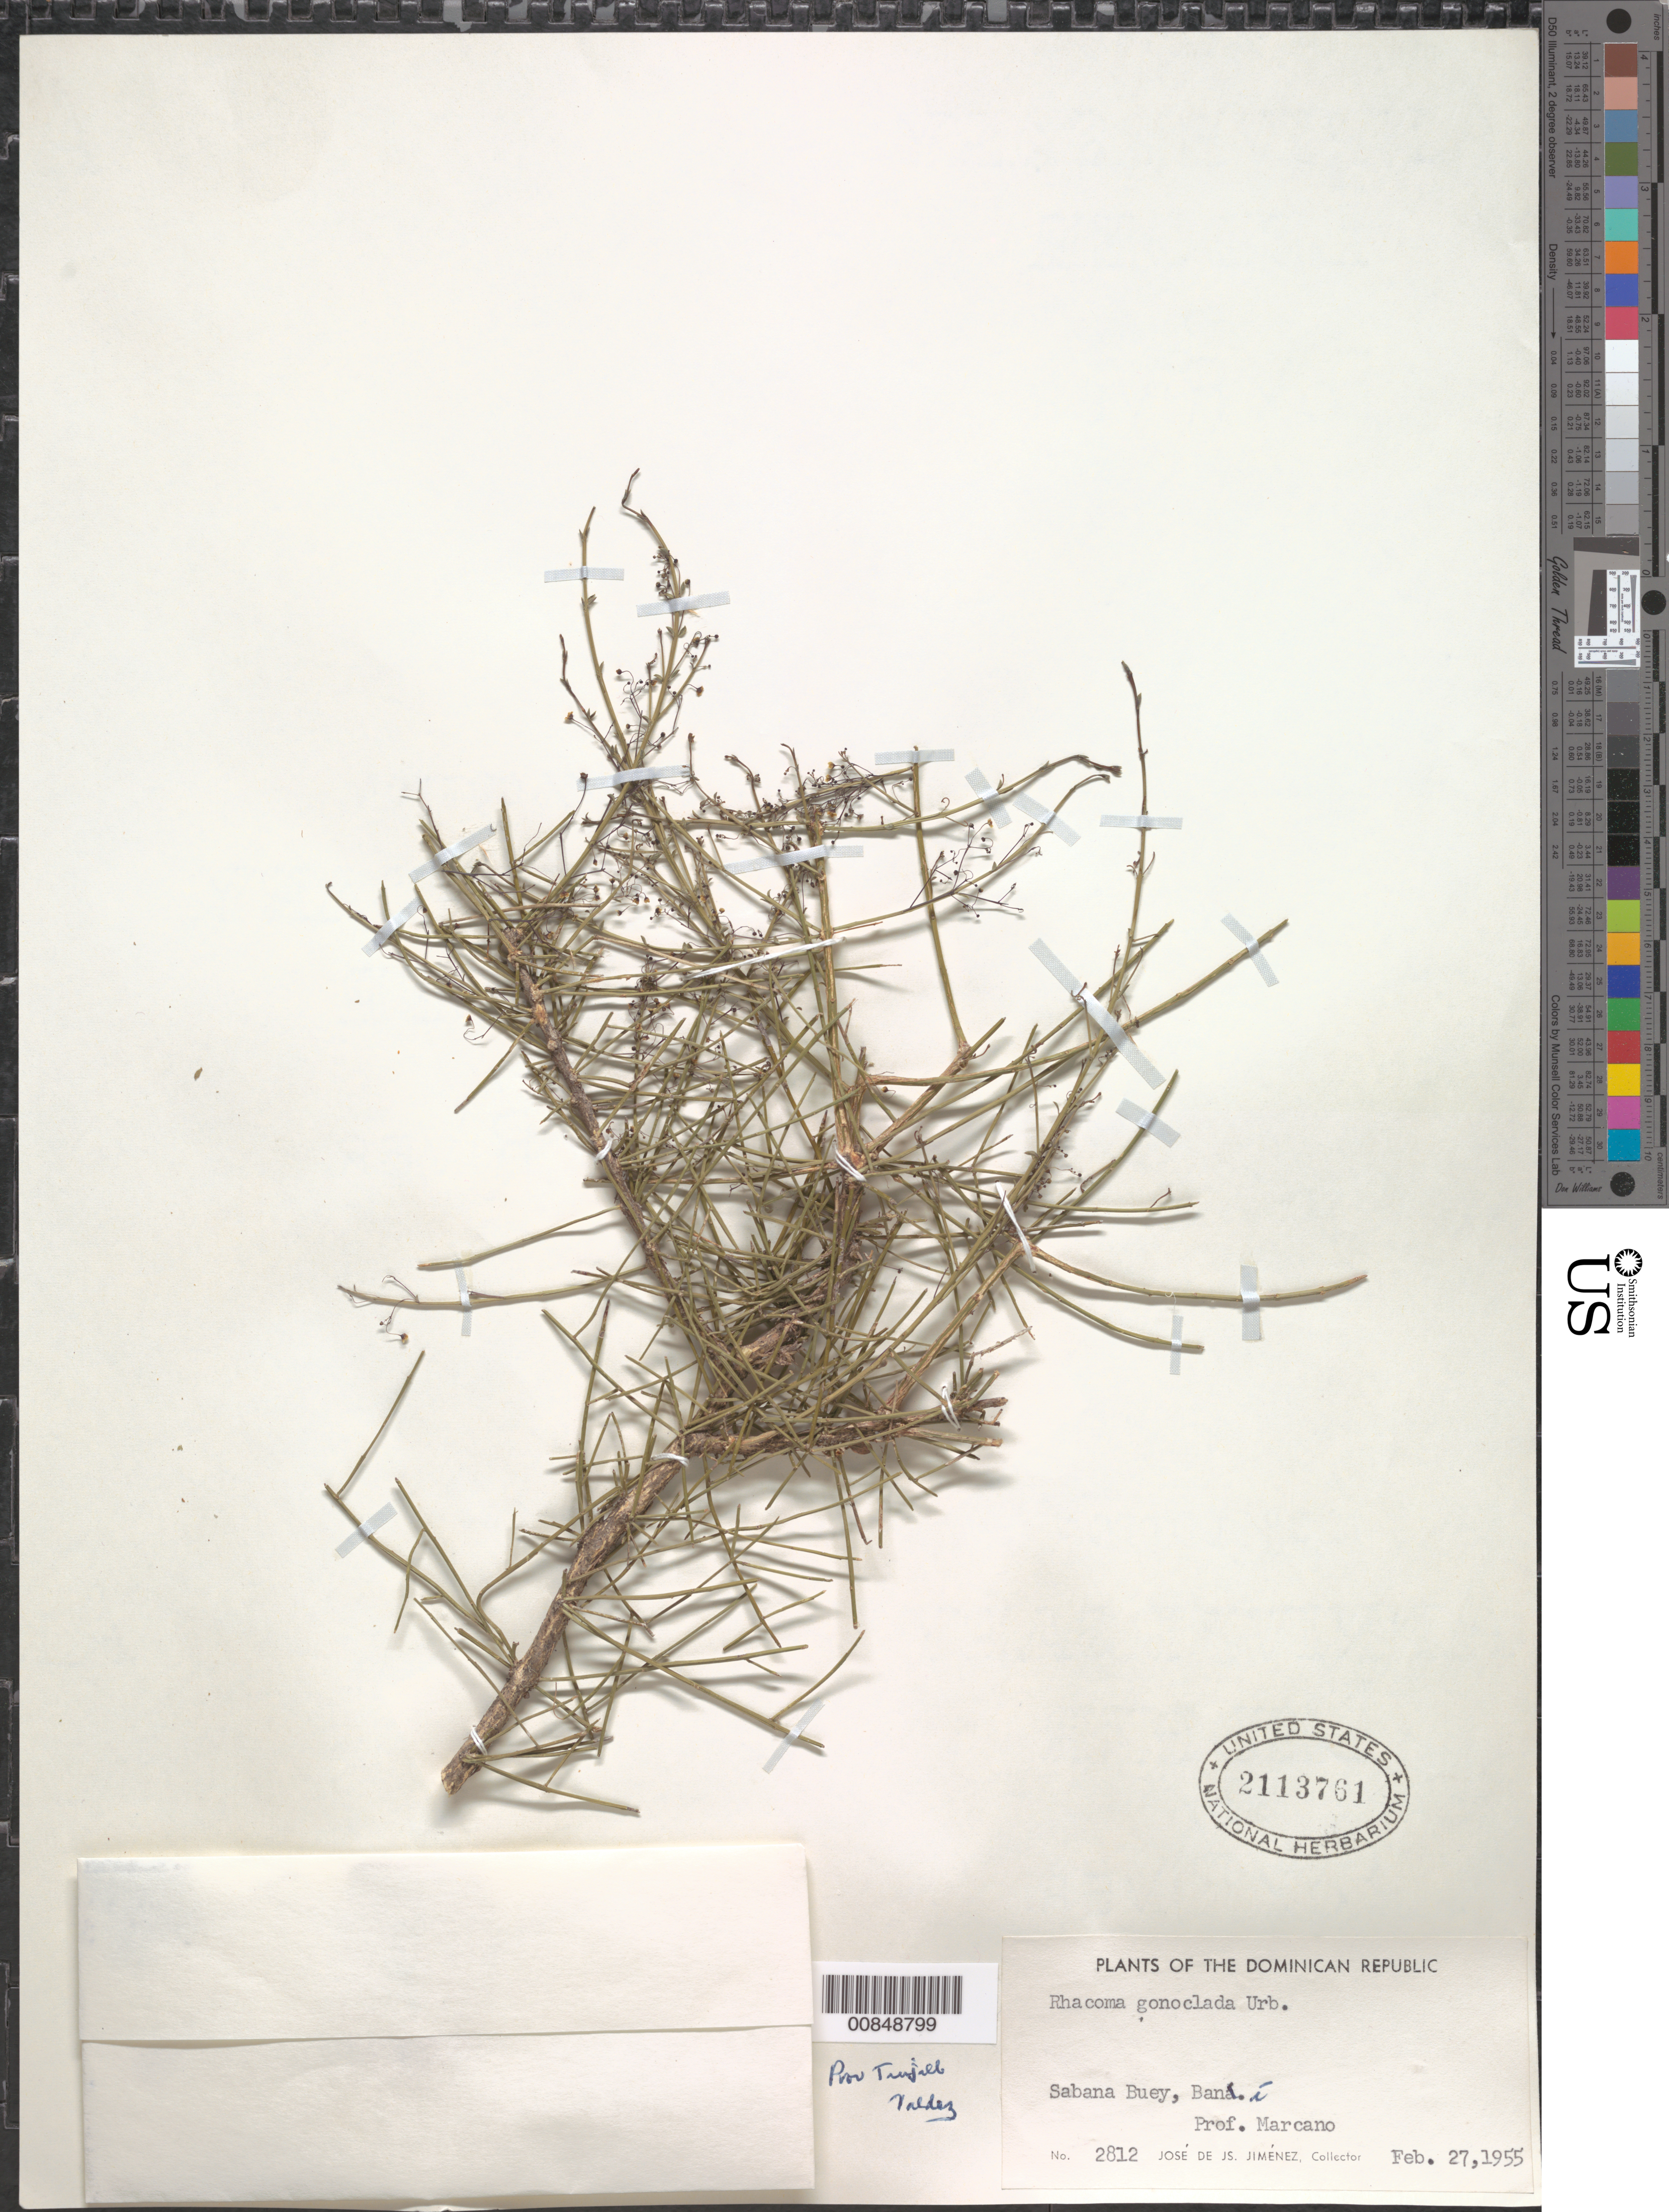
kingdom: Plantae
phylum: Tracheophyta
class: Magnoliopsida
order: Celastrales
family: Celastraceae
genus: Crossopetalum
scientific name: Crossopetalum decussatum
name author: (Baill.) Lourteig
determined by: Strong, Mark T., (BOT), Smithsonian Institution - National Museum of Natural History (UNITED STATES)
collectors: E. J. Marcano F. & J. J. Jiménez Almonte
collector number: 2812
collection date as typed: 27 Feb 1955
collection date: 1955-02-27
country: Dominican Republic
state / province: Peravia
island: Hispaniola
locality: Sabana Buey, Baní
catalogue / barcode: US 2113761